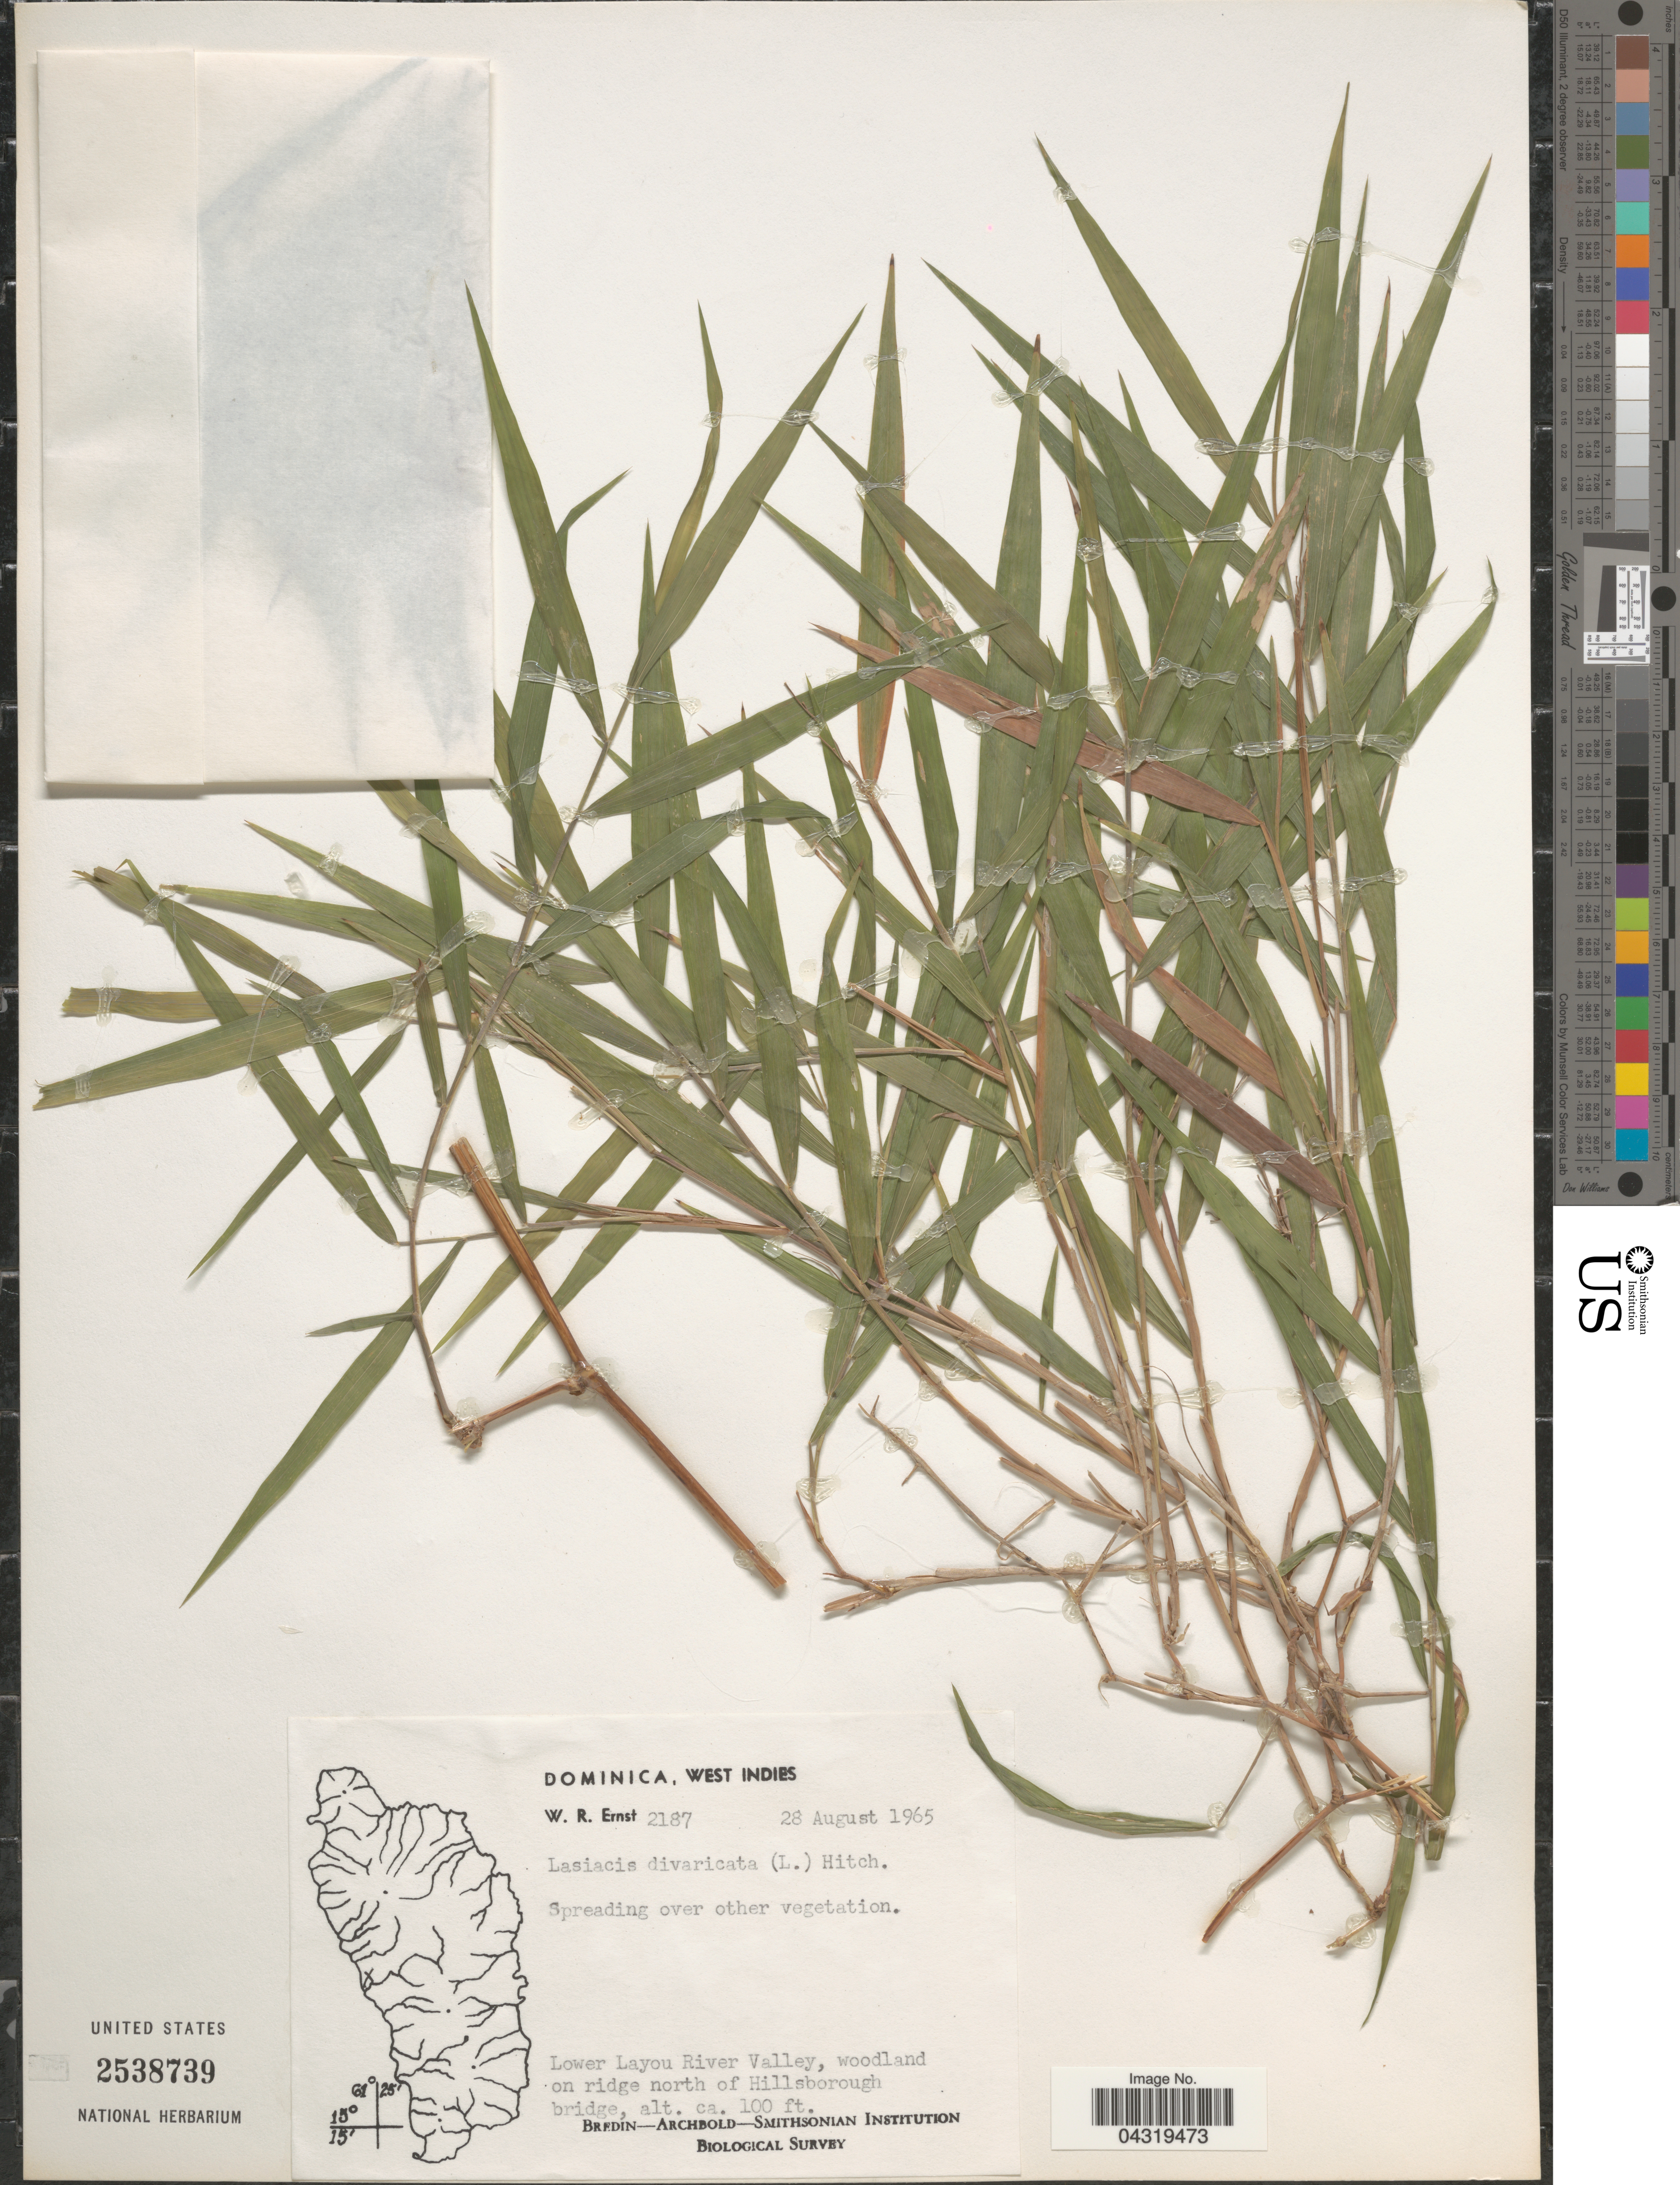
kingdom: Plantae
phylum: Tracheophyta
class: Liliopsida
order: Poales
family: Poaceae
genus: Lasiacis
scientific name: Lasiacis divaricata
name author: (L.) Hitchc.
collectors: W. R. Ernst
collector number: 2187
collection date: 1965-08-28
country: Dominica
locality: Lower Layou River Valley, woodland on ridge north of Hillsborough bridge. Bredin-Archbold-Smithsonian Institution Biological Survey.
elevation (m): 30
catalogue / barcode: US 2538739